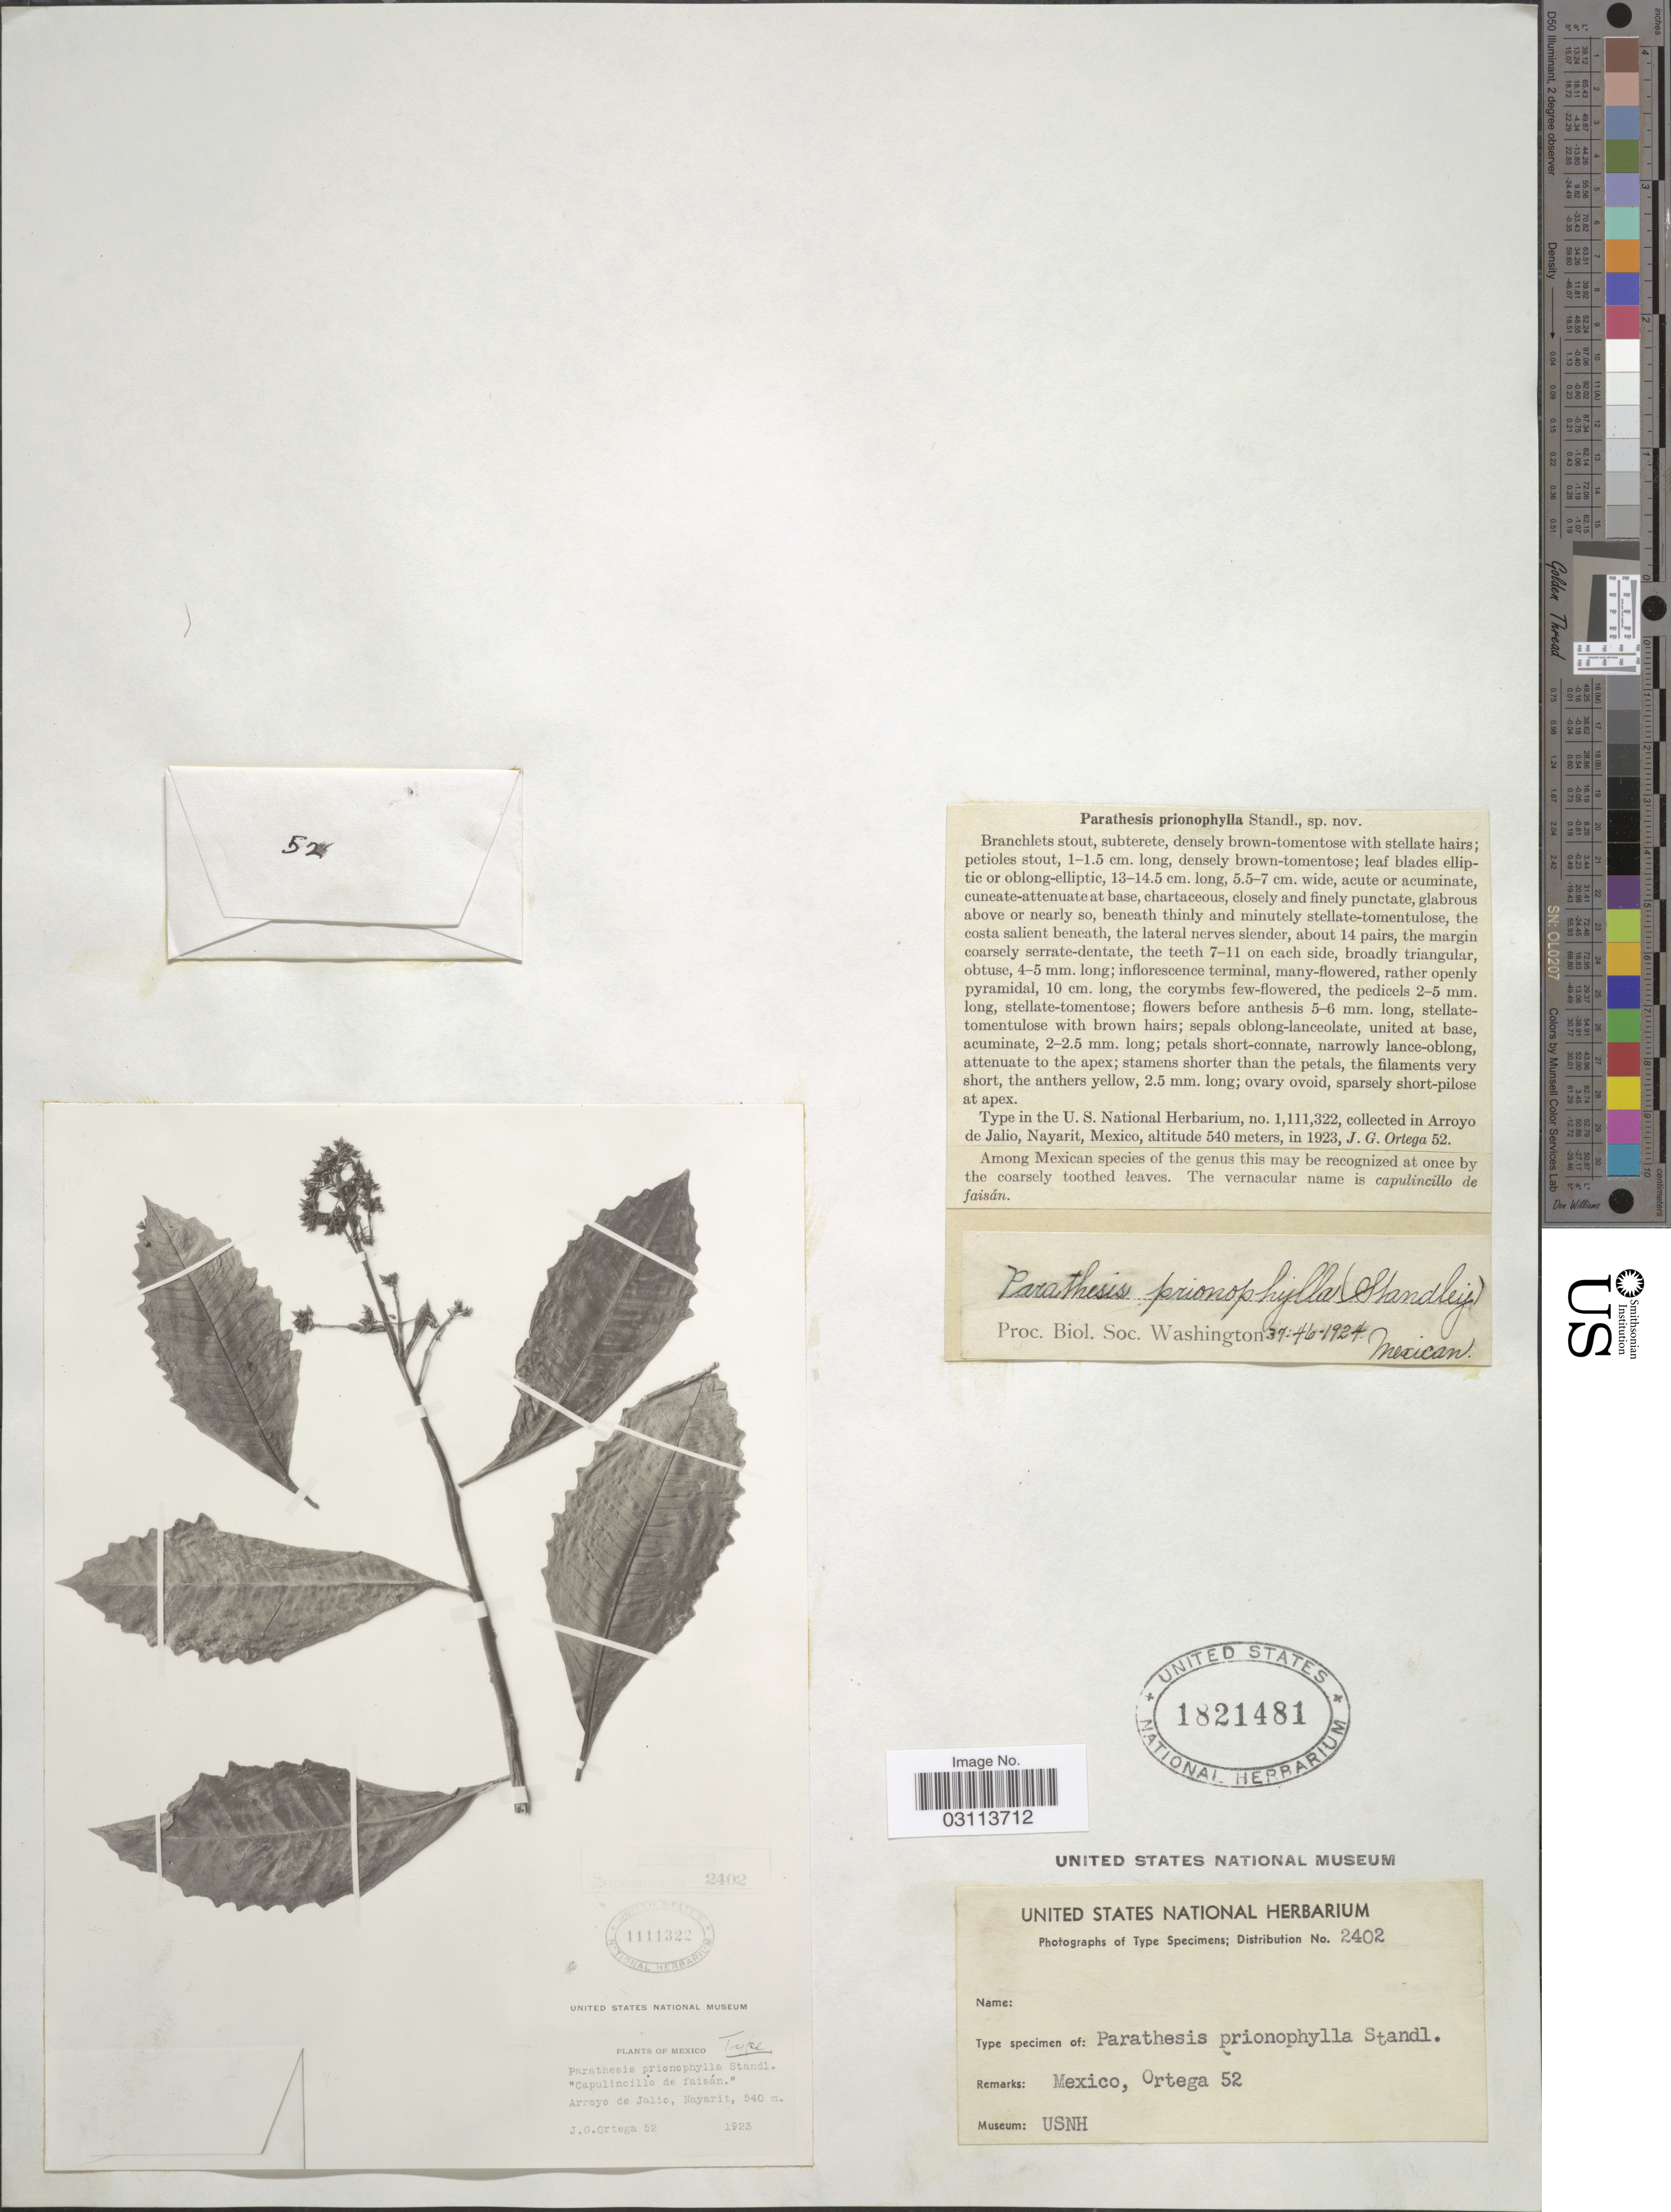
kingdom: Plantae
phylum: Tracheophyta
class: Magnoliopsida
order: Ericales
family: Primulaceae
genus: Parathesis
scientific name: Parathesis prionophylla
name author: Standl.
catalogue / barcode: US 1821481-2